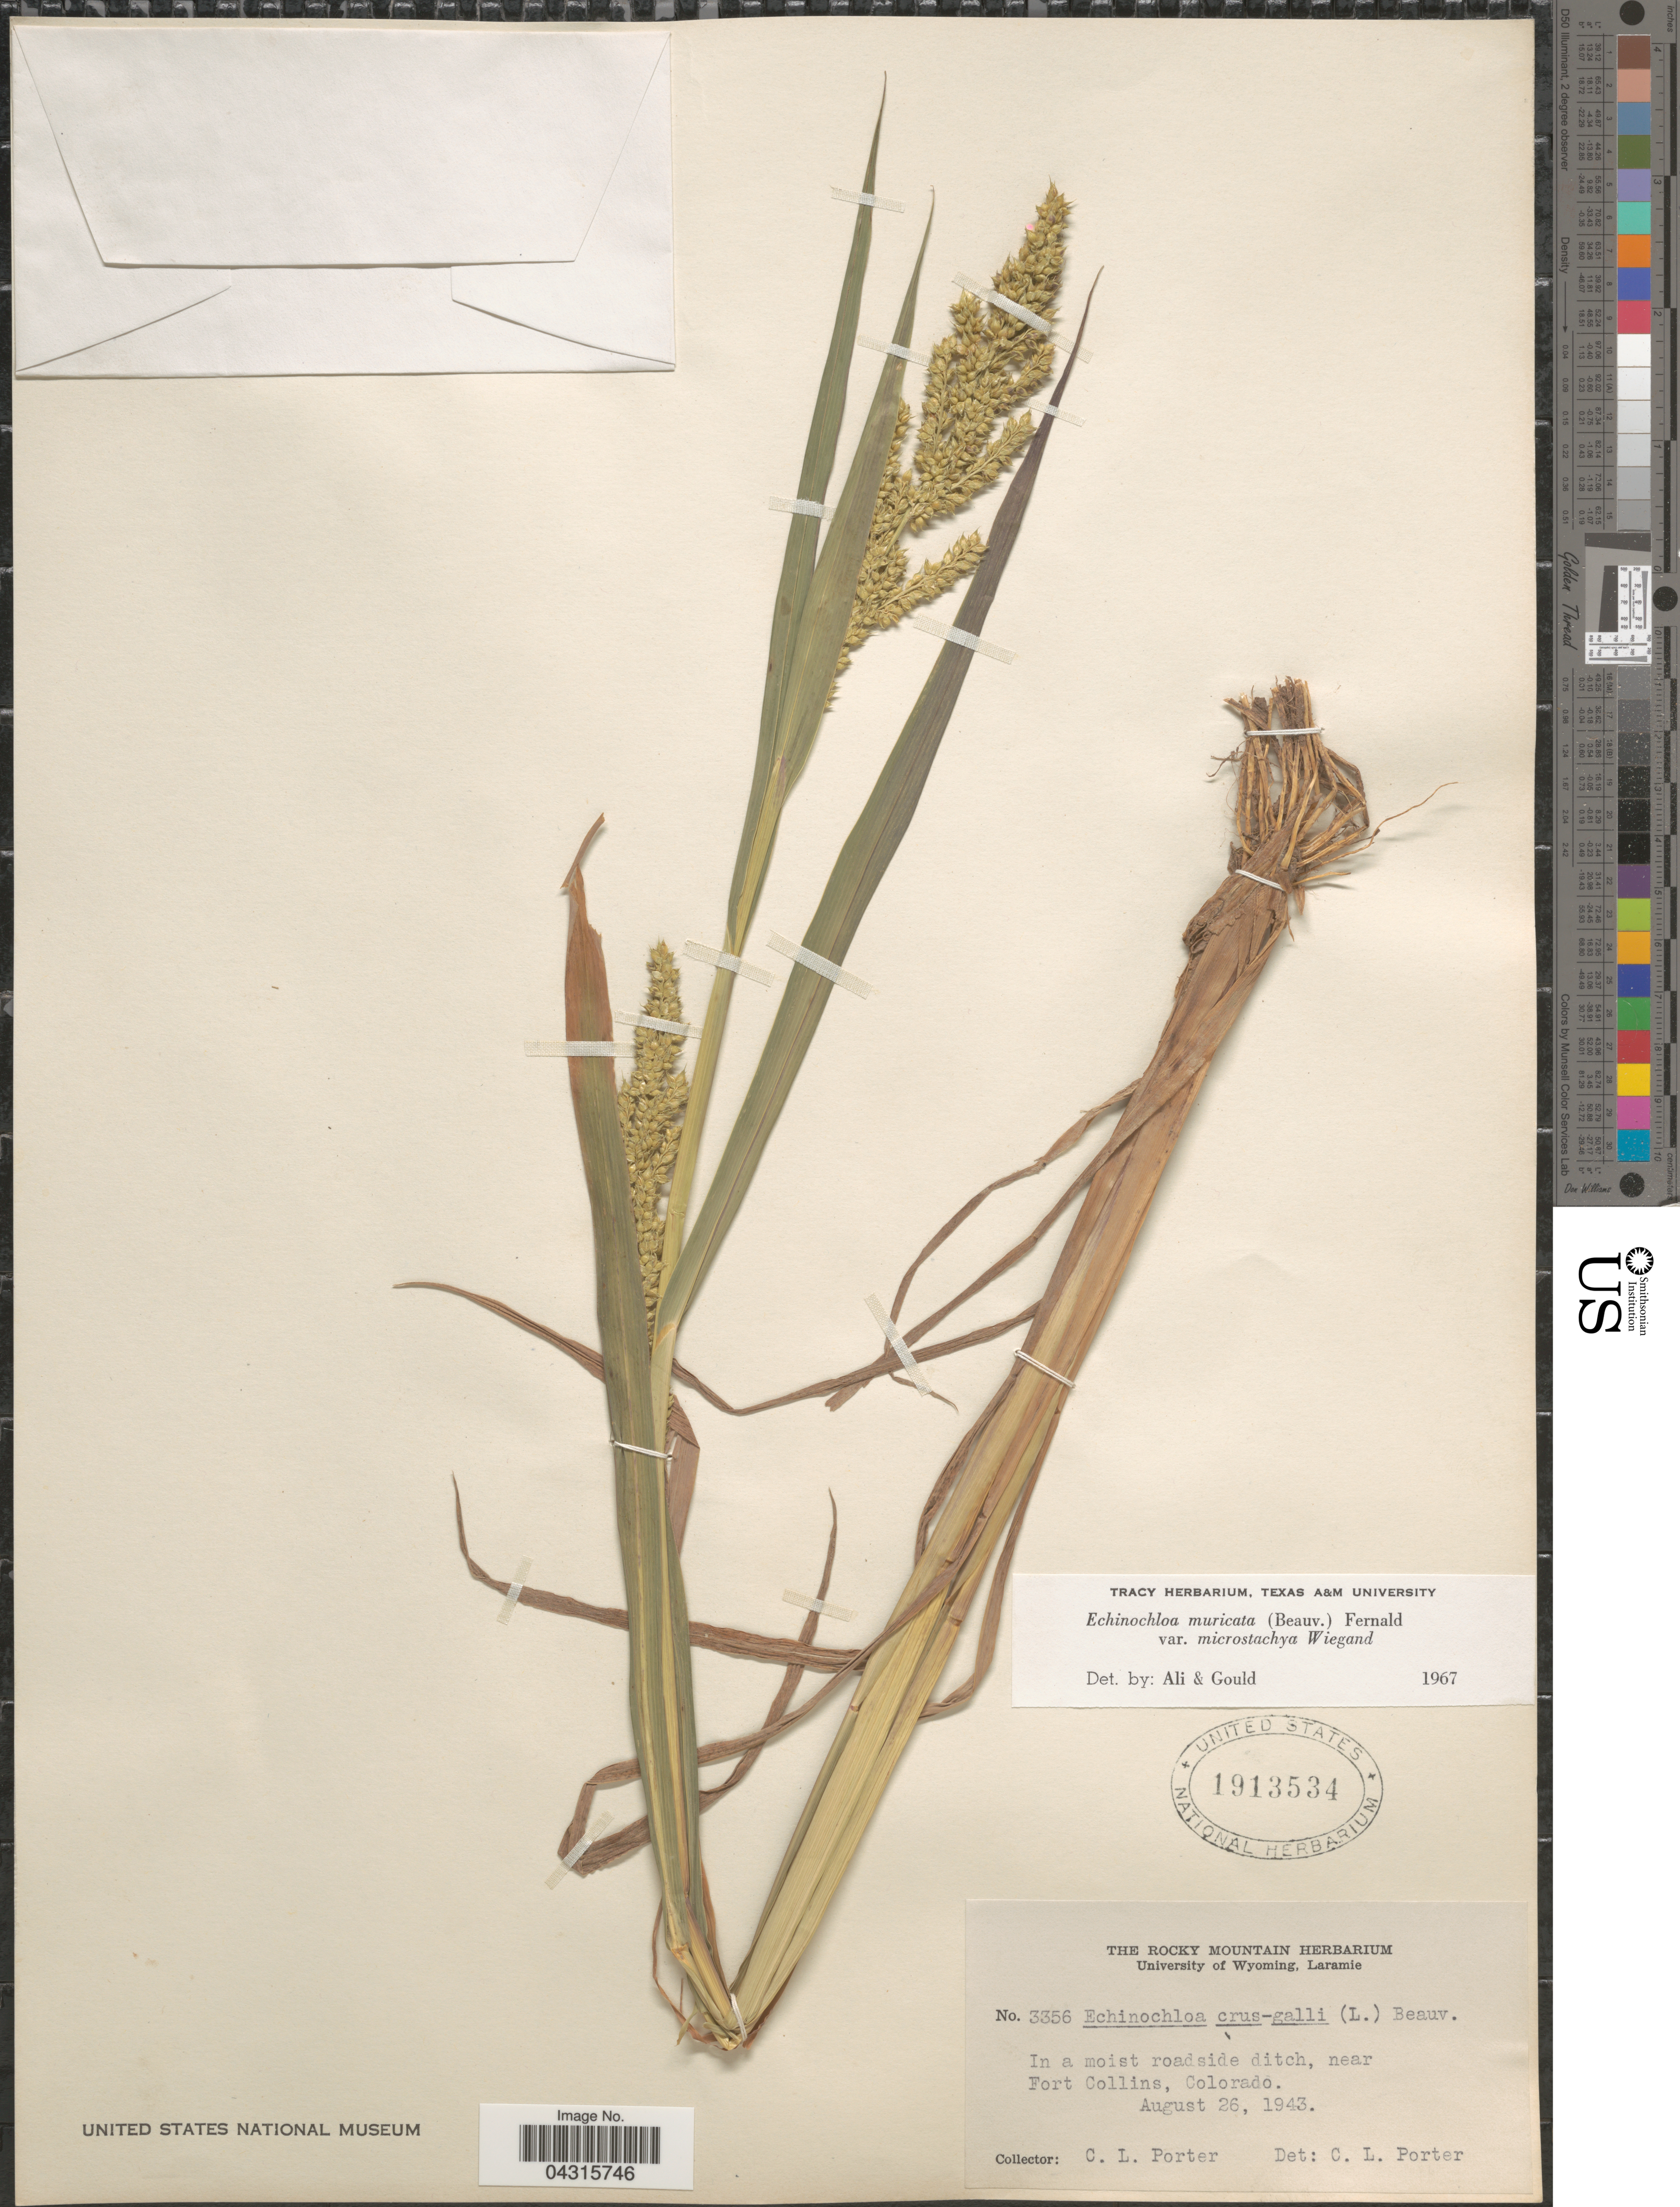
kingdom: Plantae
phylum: Tracheophyta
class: Liliopsida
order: Poales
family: Poaceae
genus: Echinochloa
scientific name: Echinochloa muricata var. microstachya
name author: Wiegand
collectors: C. L. Porter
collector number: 3356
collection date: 1943-08-26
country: United States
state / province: Colorado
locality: In a moist roadside ditch, near Fort Collins.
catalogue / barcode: US 1913534